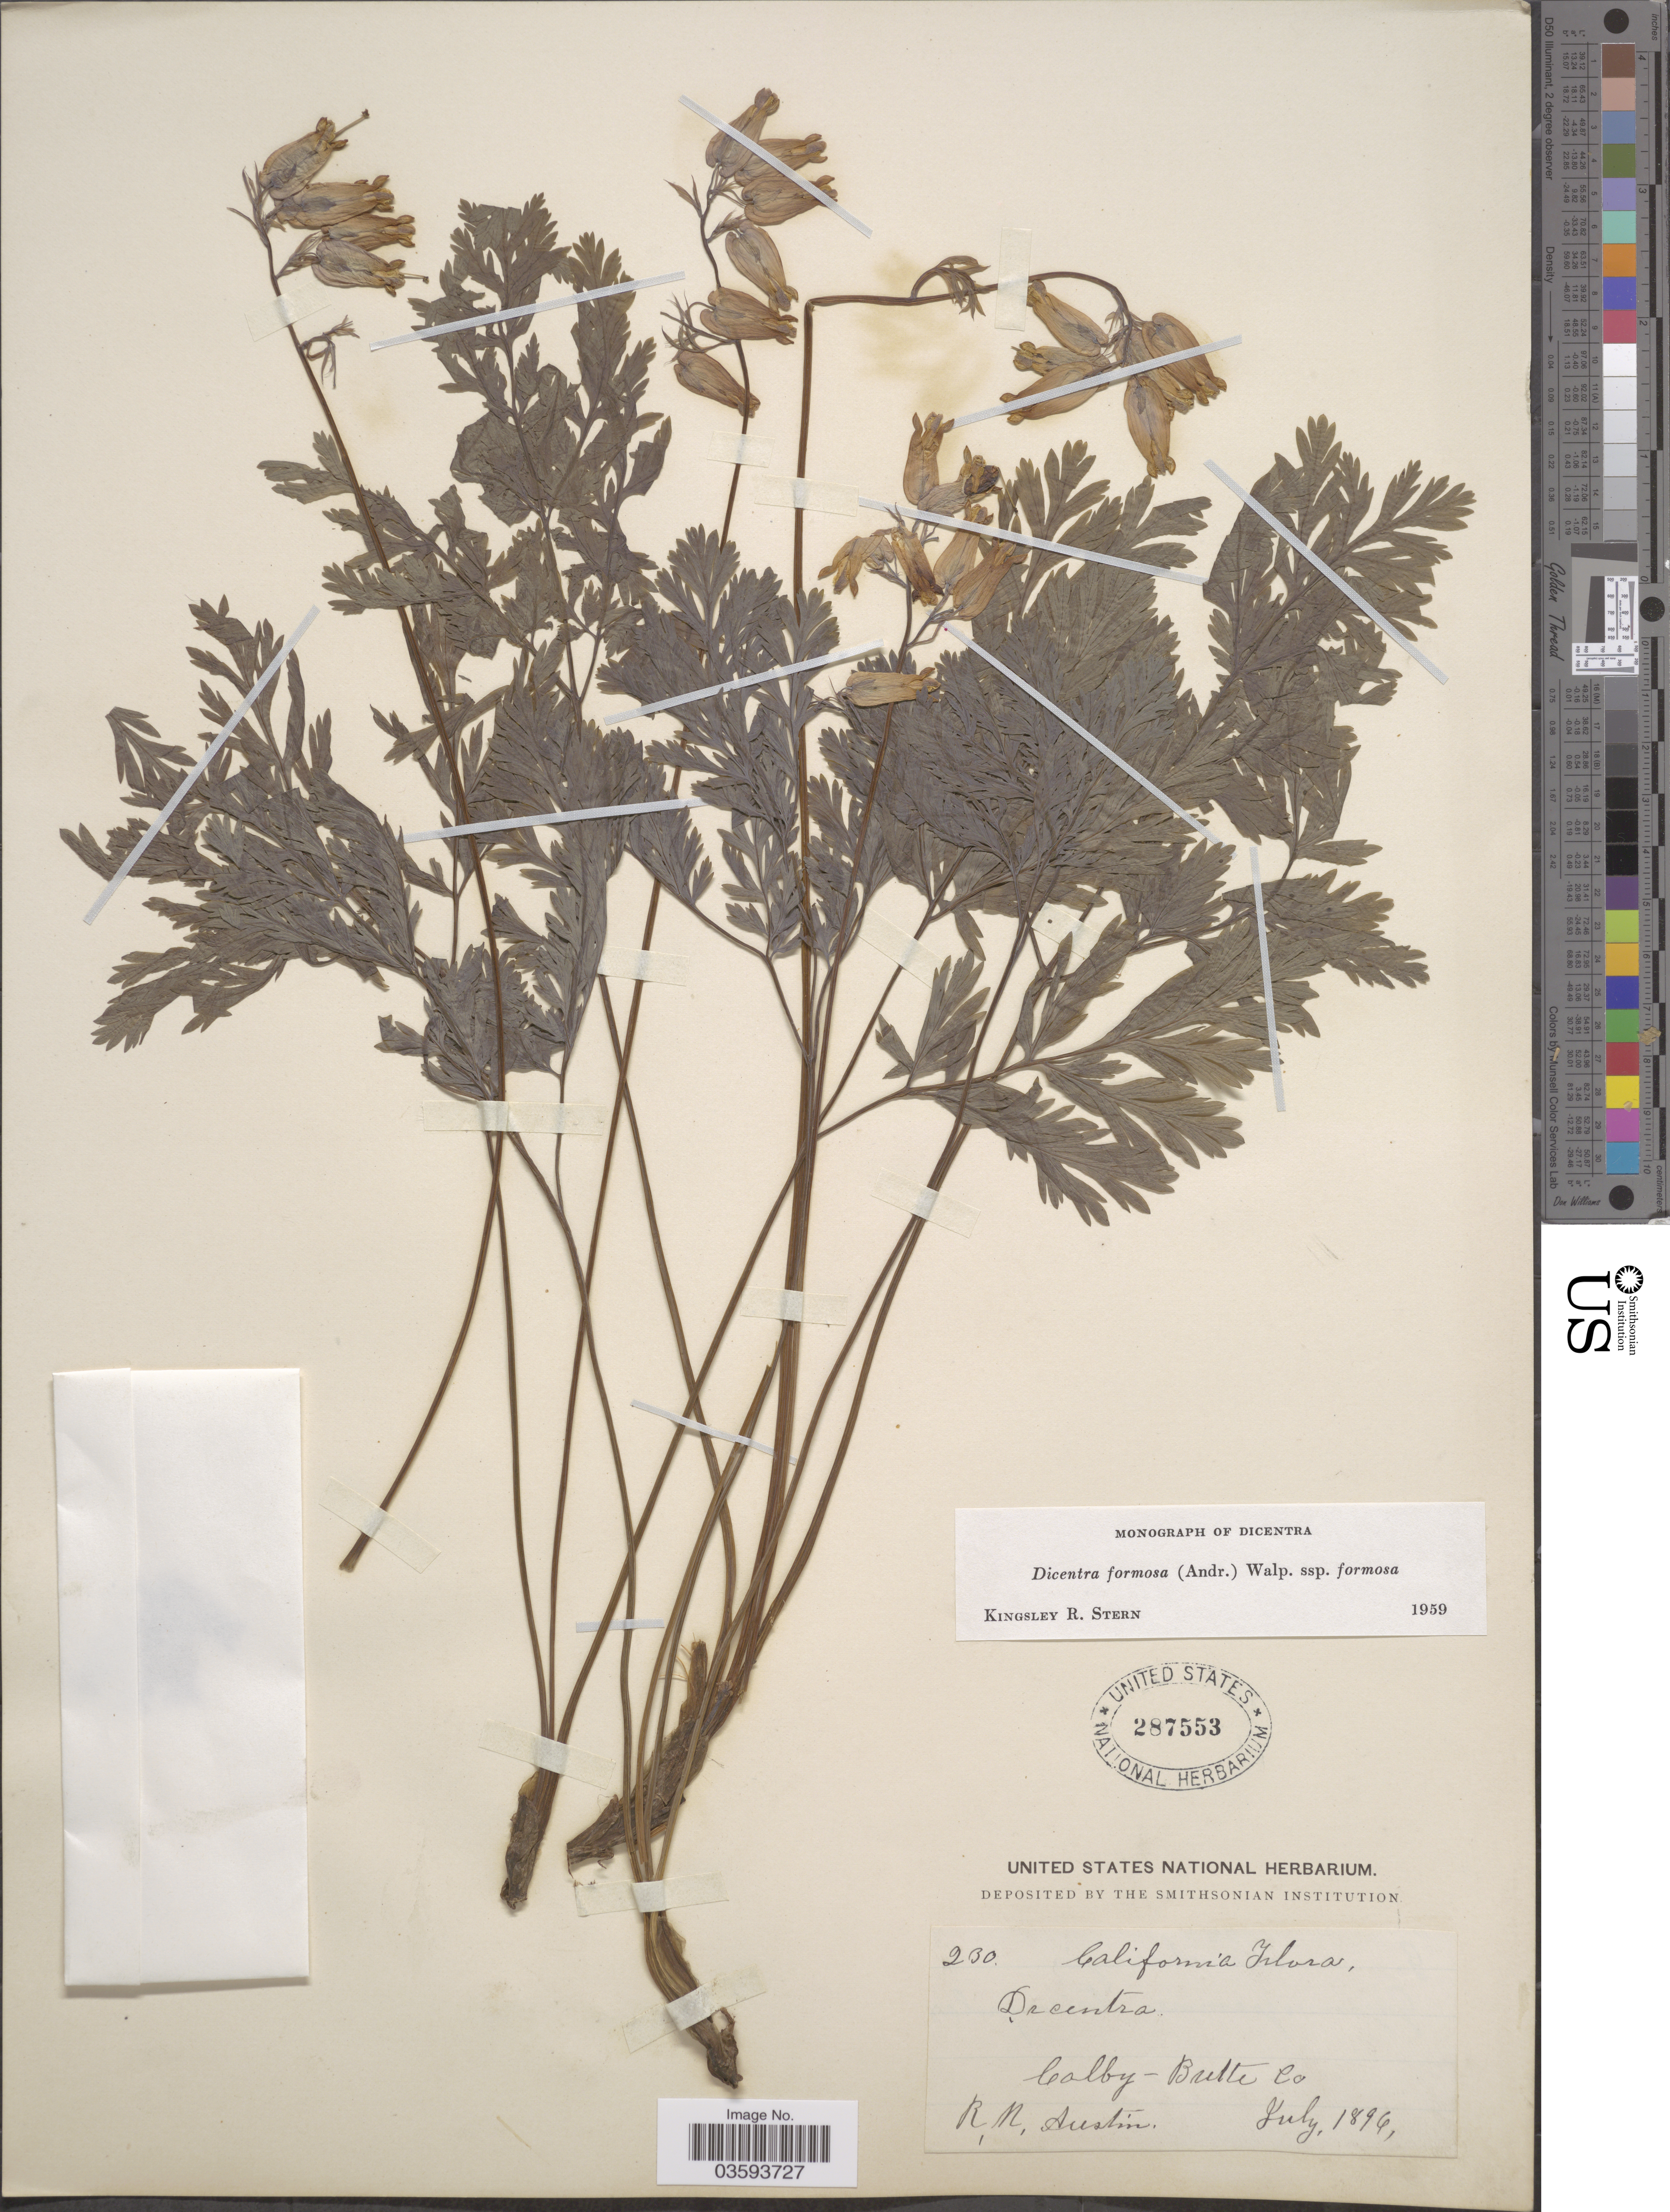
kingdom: Plantae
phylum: Tracheophyta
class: Magnoliopsida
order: Ranunculales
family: Papaveraceae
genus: Dicentra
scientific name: Dicentra formosa subsp. formosa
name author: (Haw.) Walp.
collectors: R. Austin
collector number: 230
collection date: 1896-07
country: United States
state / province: California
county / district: Butte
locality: Colby - Butte Co.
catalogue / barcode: US 287553